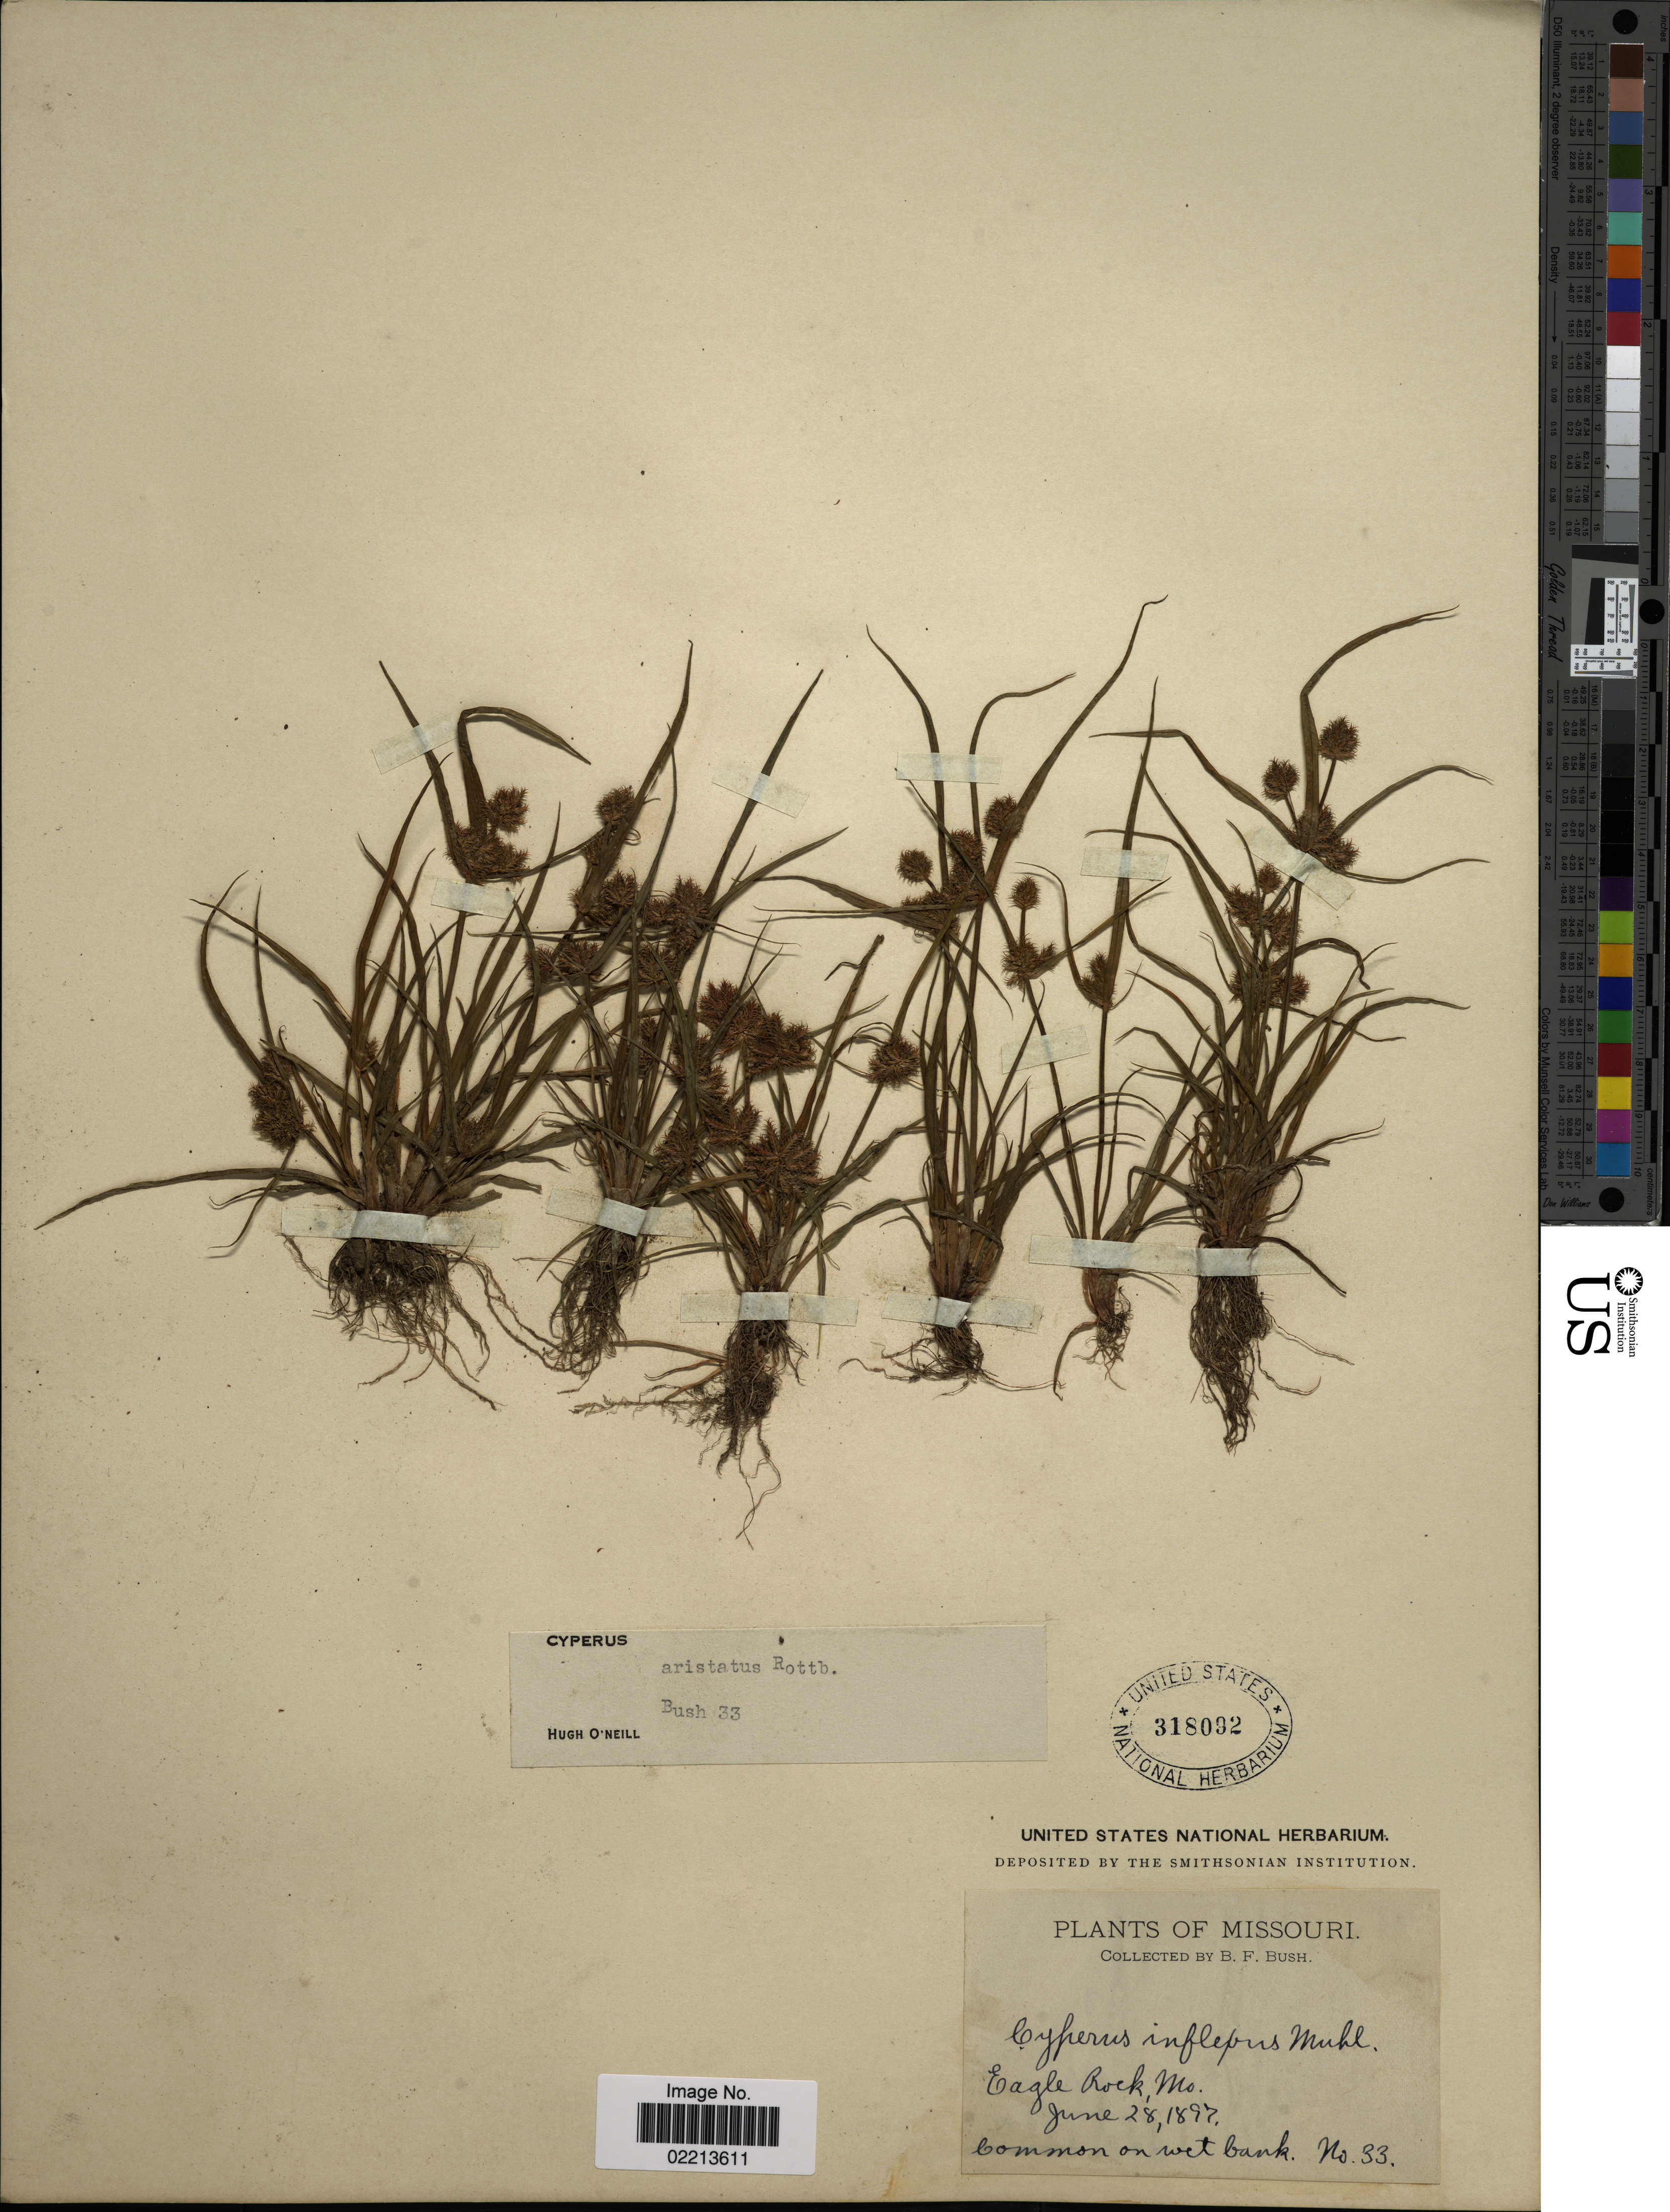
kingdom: Plantae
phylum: Tracheophyta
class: Liliopsida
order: Poales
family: Cyperaceae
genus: Cyperus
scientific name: Cyperus squarrosus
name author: L.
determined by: Strong, Mark T., (BOT), Smithsonian Institution - National Museum of Natural History (UNITED STATES)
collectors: B. F. Bush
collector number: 33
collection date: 1897-06-28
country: United States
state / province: Missouri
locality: Eagle Rock, on wet bank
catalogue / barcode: US 318092